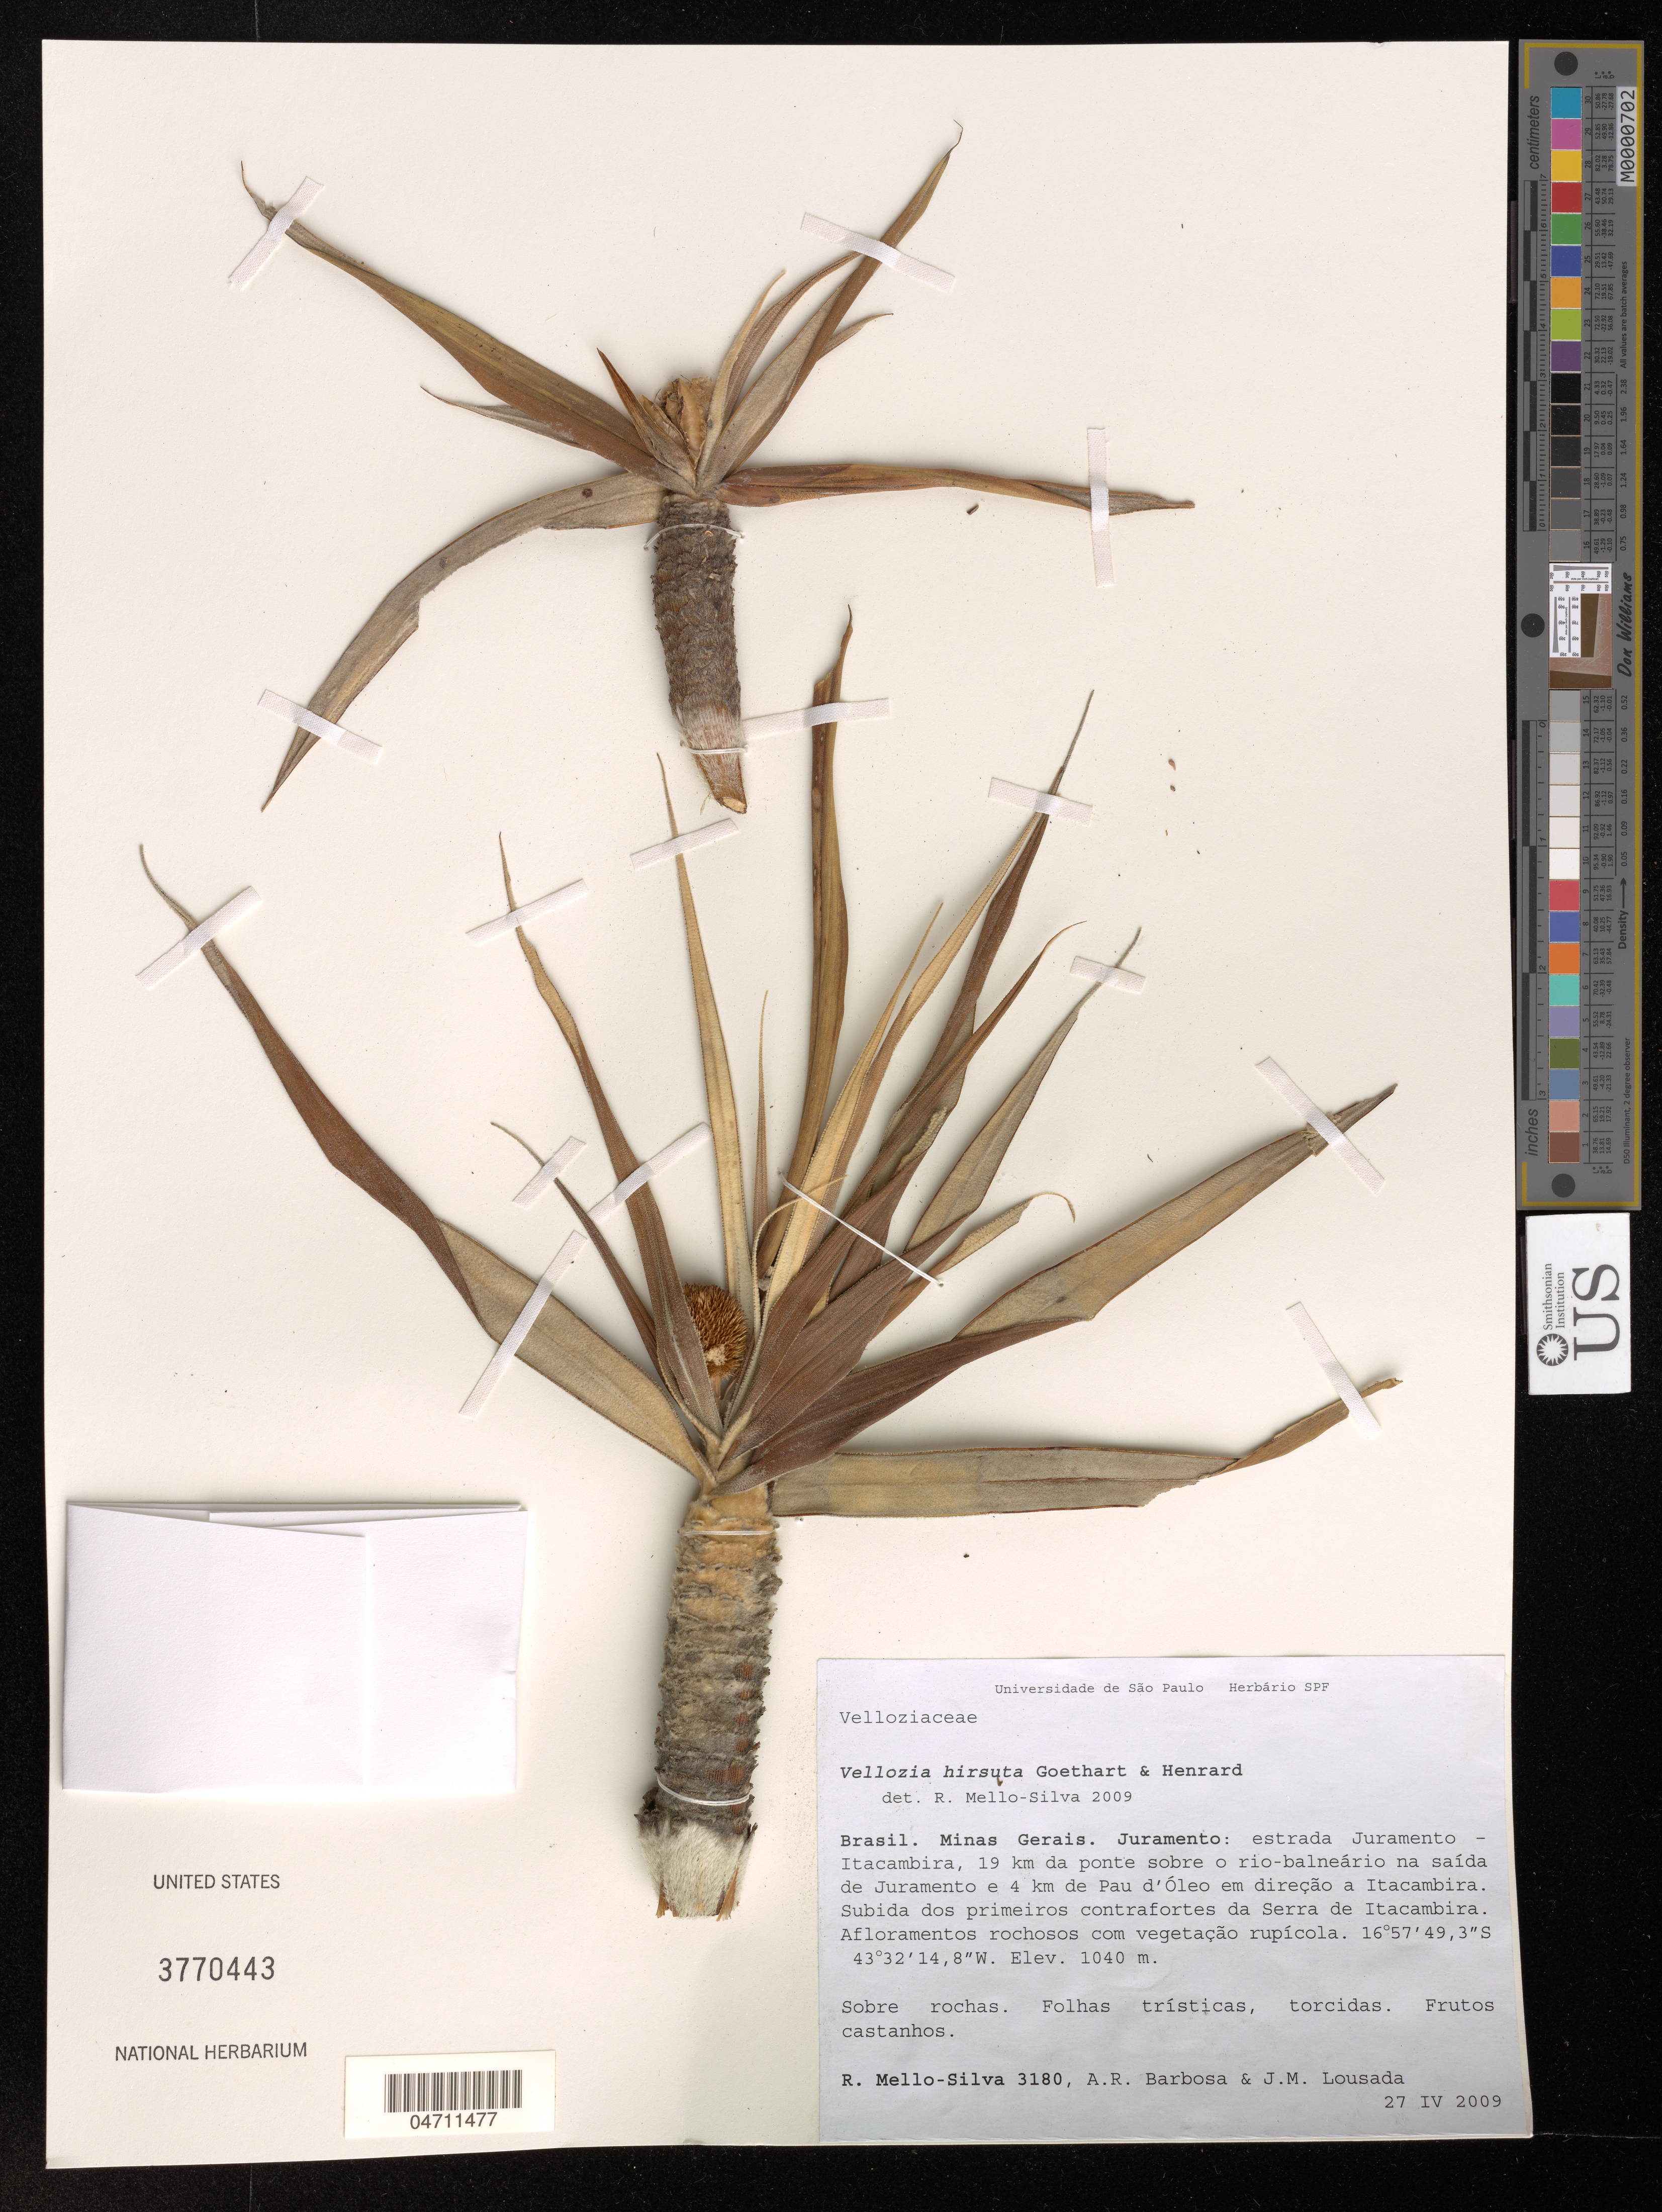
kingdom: Plantae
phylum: Tracheophyta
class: Liliopsida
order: Pandanales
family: Velloziaceae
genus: Vellozia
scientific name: Vellozia hirsuta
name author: Goethart & Henr.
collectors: R. Mello Silva, A. Barbosa & J. Lousada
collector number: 3180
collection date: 2009-04-27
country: Brazil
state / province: Minas Gerais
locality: Juramento: estrada Juramento - Itacambira, 19 km da ponte sobre o rio-balneário na saída de Juramento e 4 km de Pau d'Óleo em direção a Itacambira. Subida dos primeiros contrafortes da Serra de Itacambira.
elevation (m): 1040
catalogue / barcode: US 3770443